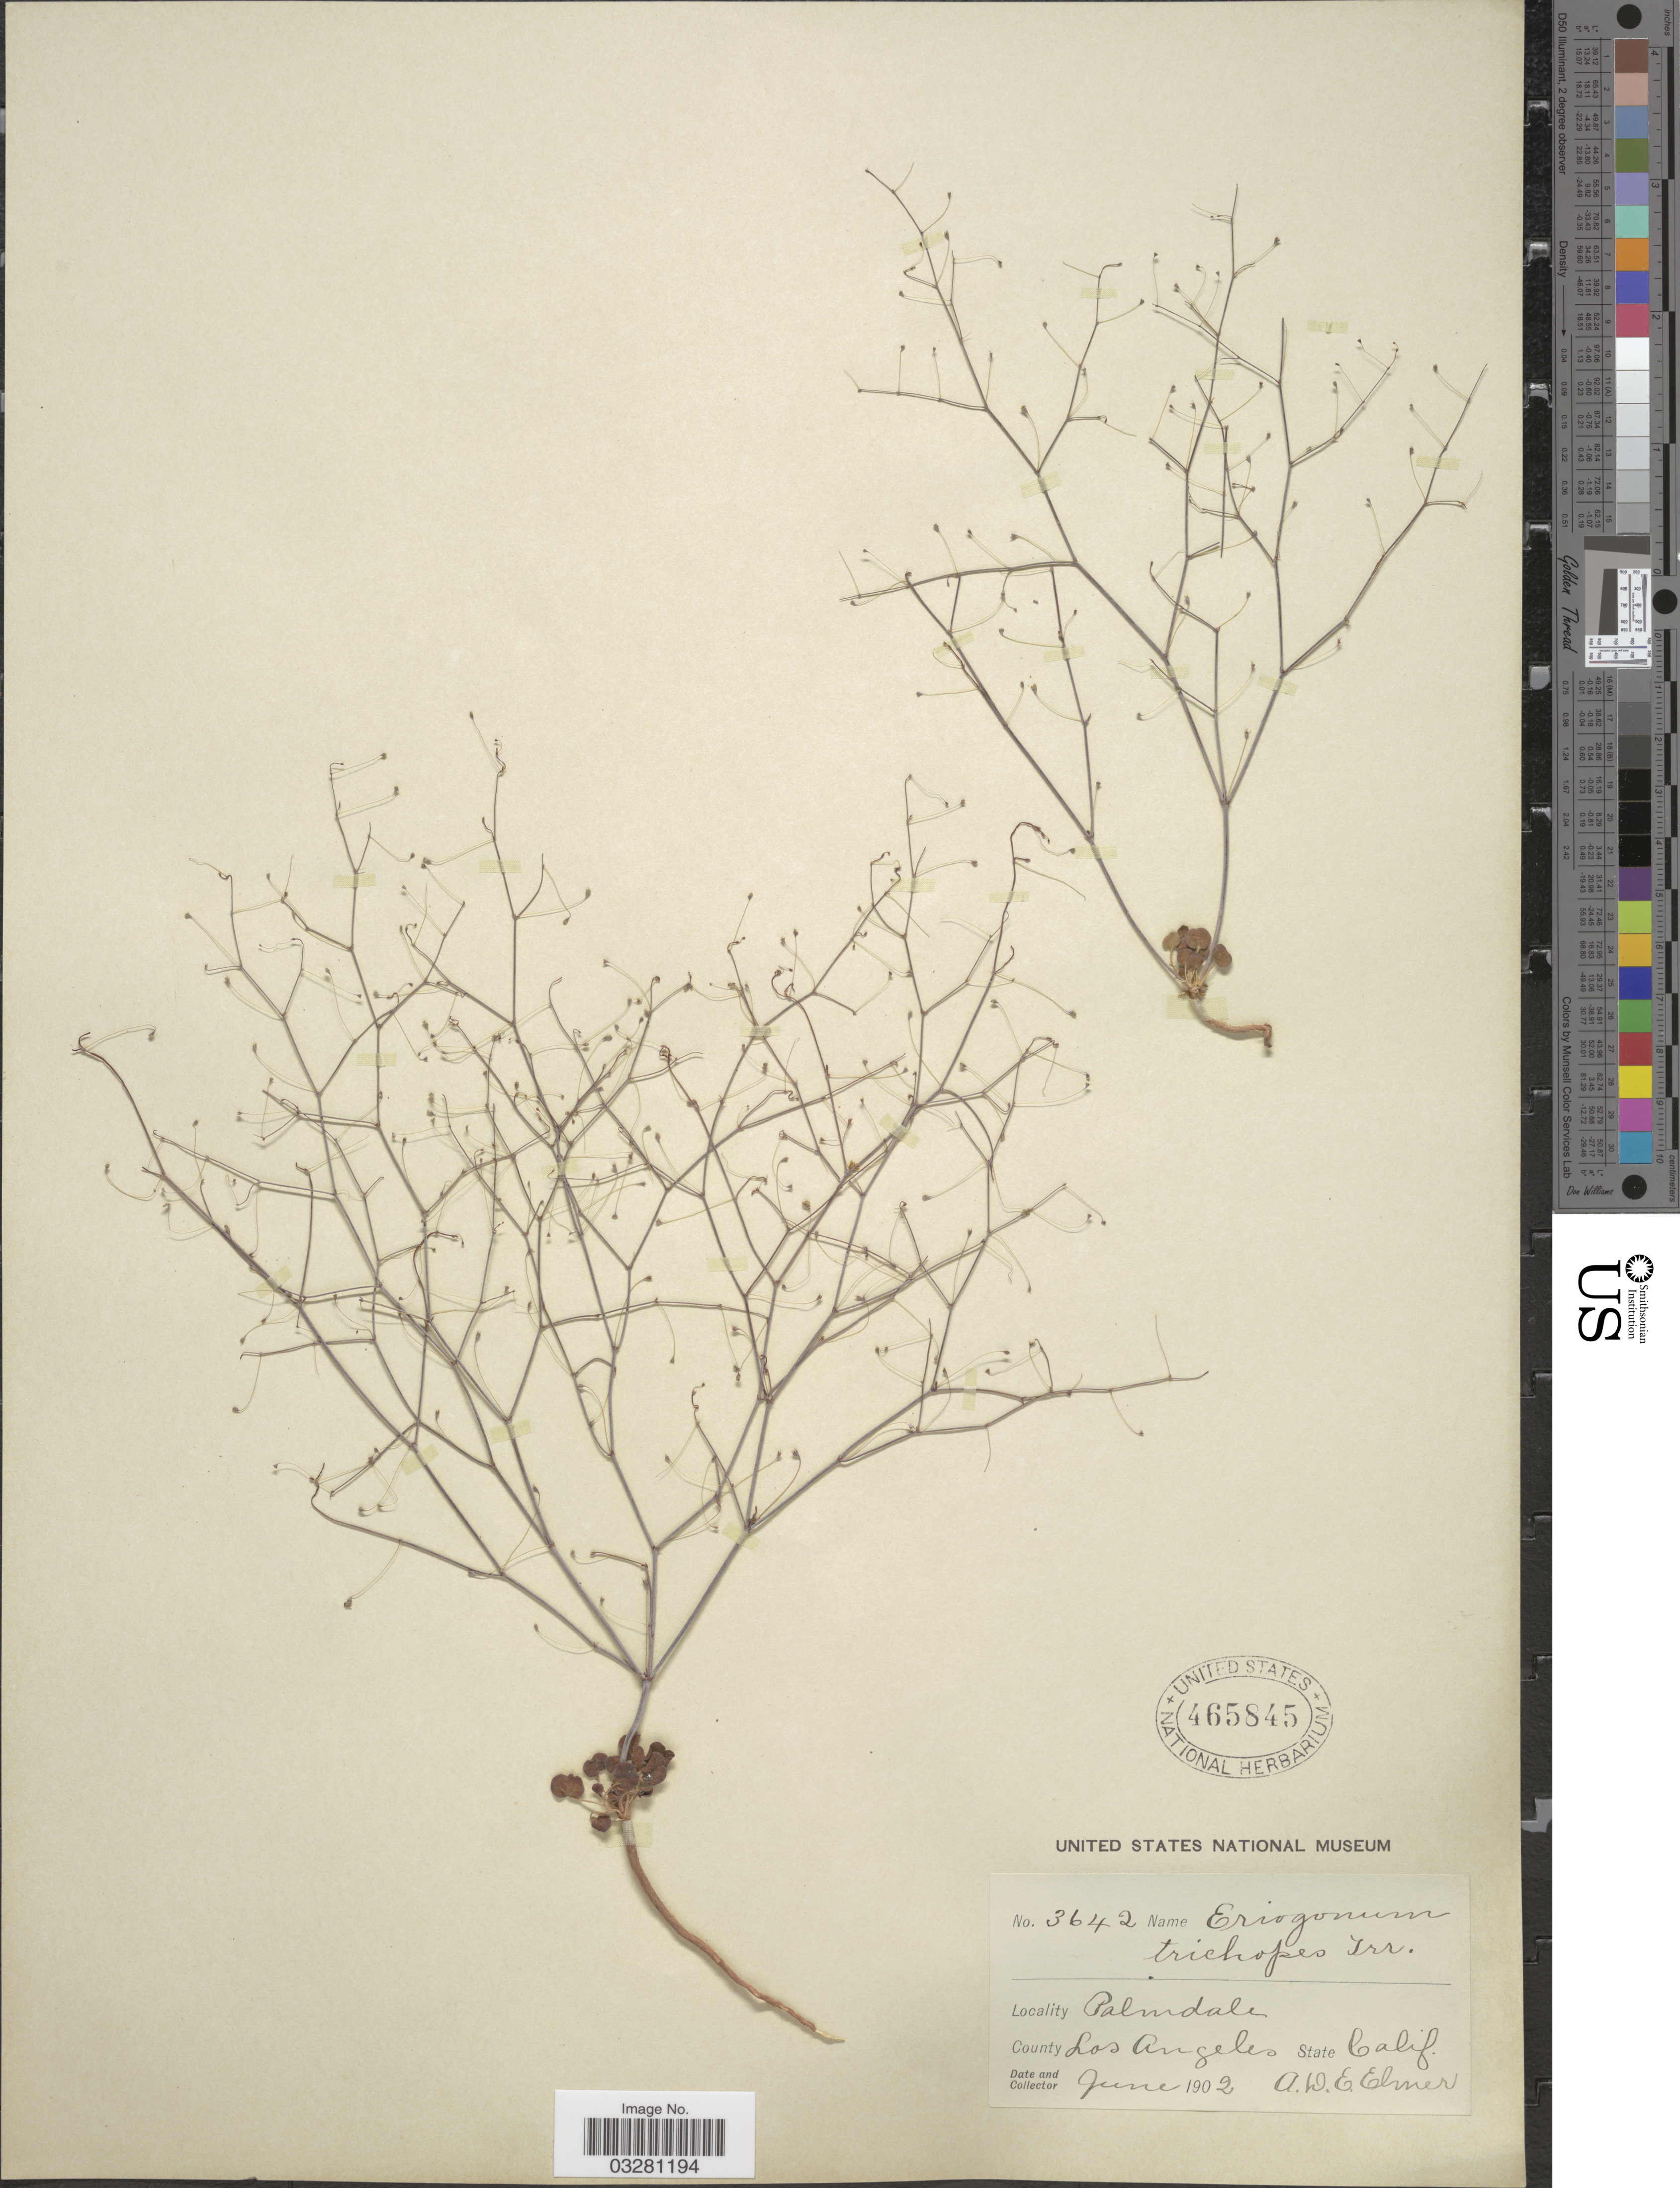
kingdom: Plantae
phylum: Tracheophyta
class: Magnoliopsida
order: Caryophyllales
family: Polygonaceae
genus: Eriogonum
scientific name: Eriogonum trichopes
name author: Torr.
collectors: A. D. E. Elmer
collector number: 3642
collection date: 1902-06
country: United States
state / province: California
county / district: Los Angeles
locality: Palmdale. County Los Angeles.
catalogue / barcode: US 465845